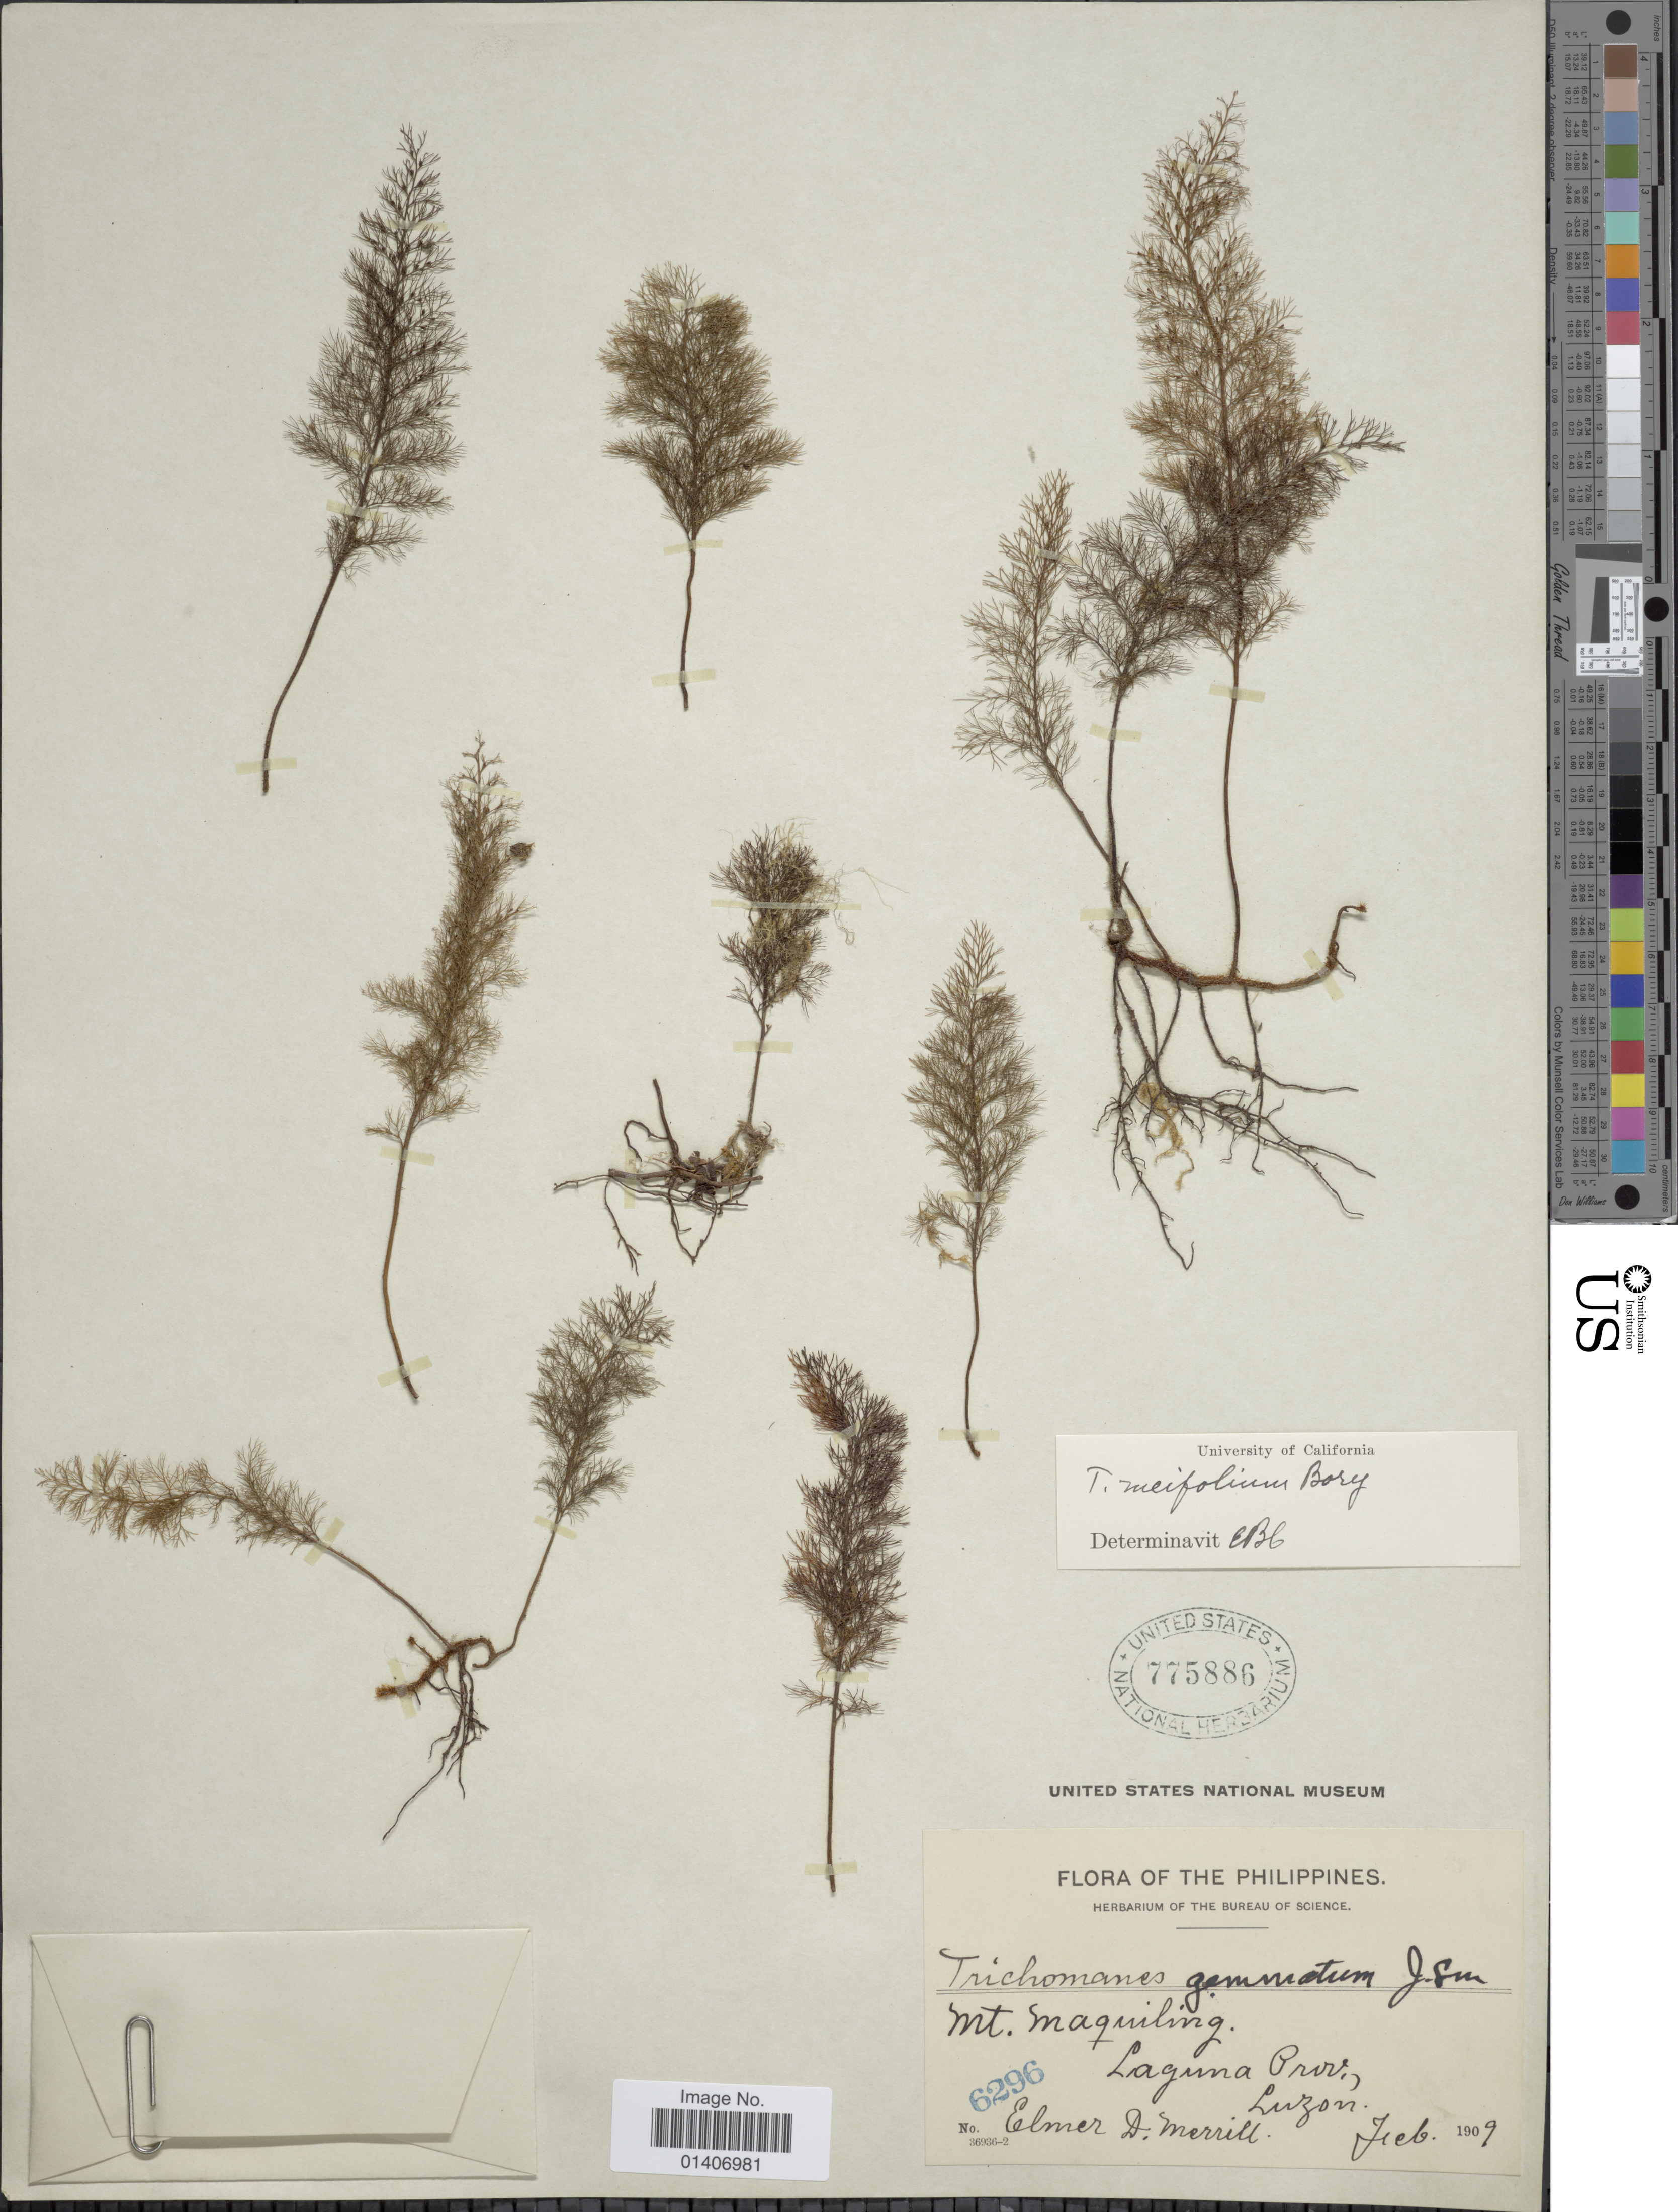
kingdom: Plantae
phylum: Tracheophyta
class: Polypodiopsida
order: Hymenophyllales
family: Hymenophyllaceae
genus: Abrodictyum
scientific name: Abrodictyum meifolium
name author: (Bory) Ebihara & K. Iwats.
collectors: E. D. Merrill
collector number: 6296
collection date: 1909-02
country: Philippines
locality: Mt. Maquiling, Laguna Prov. Luzon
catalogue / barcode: US 775886